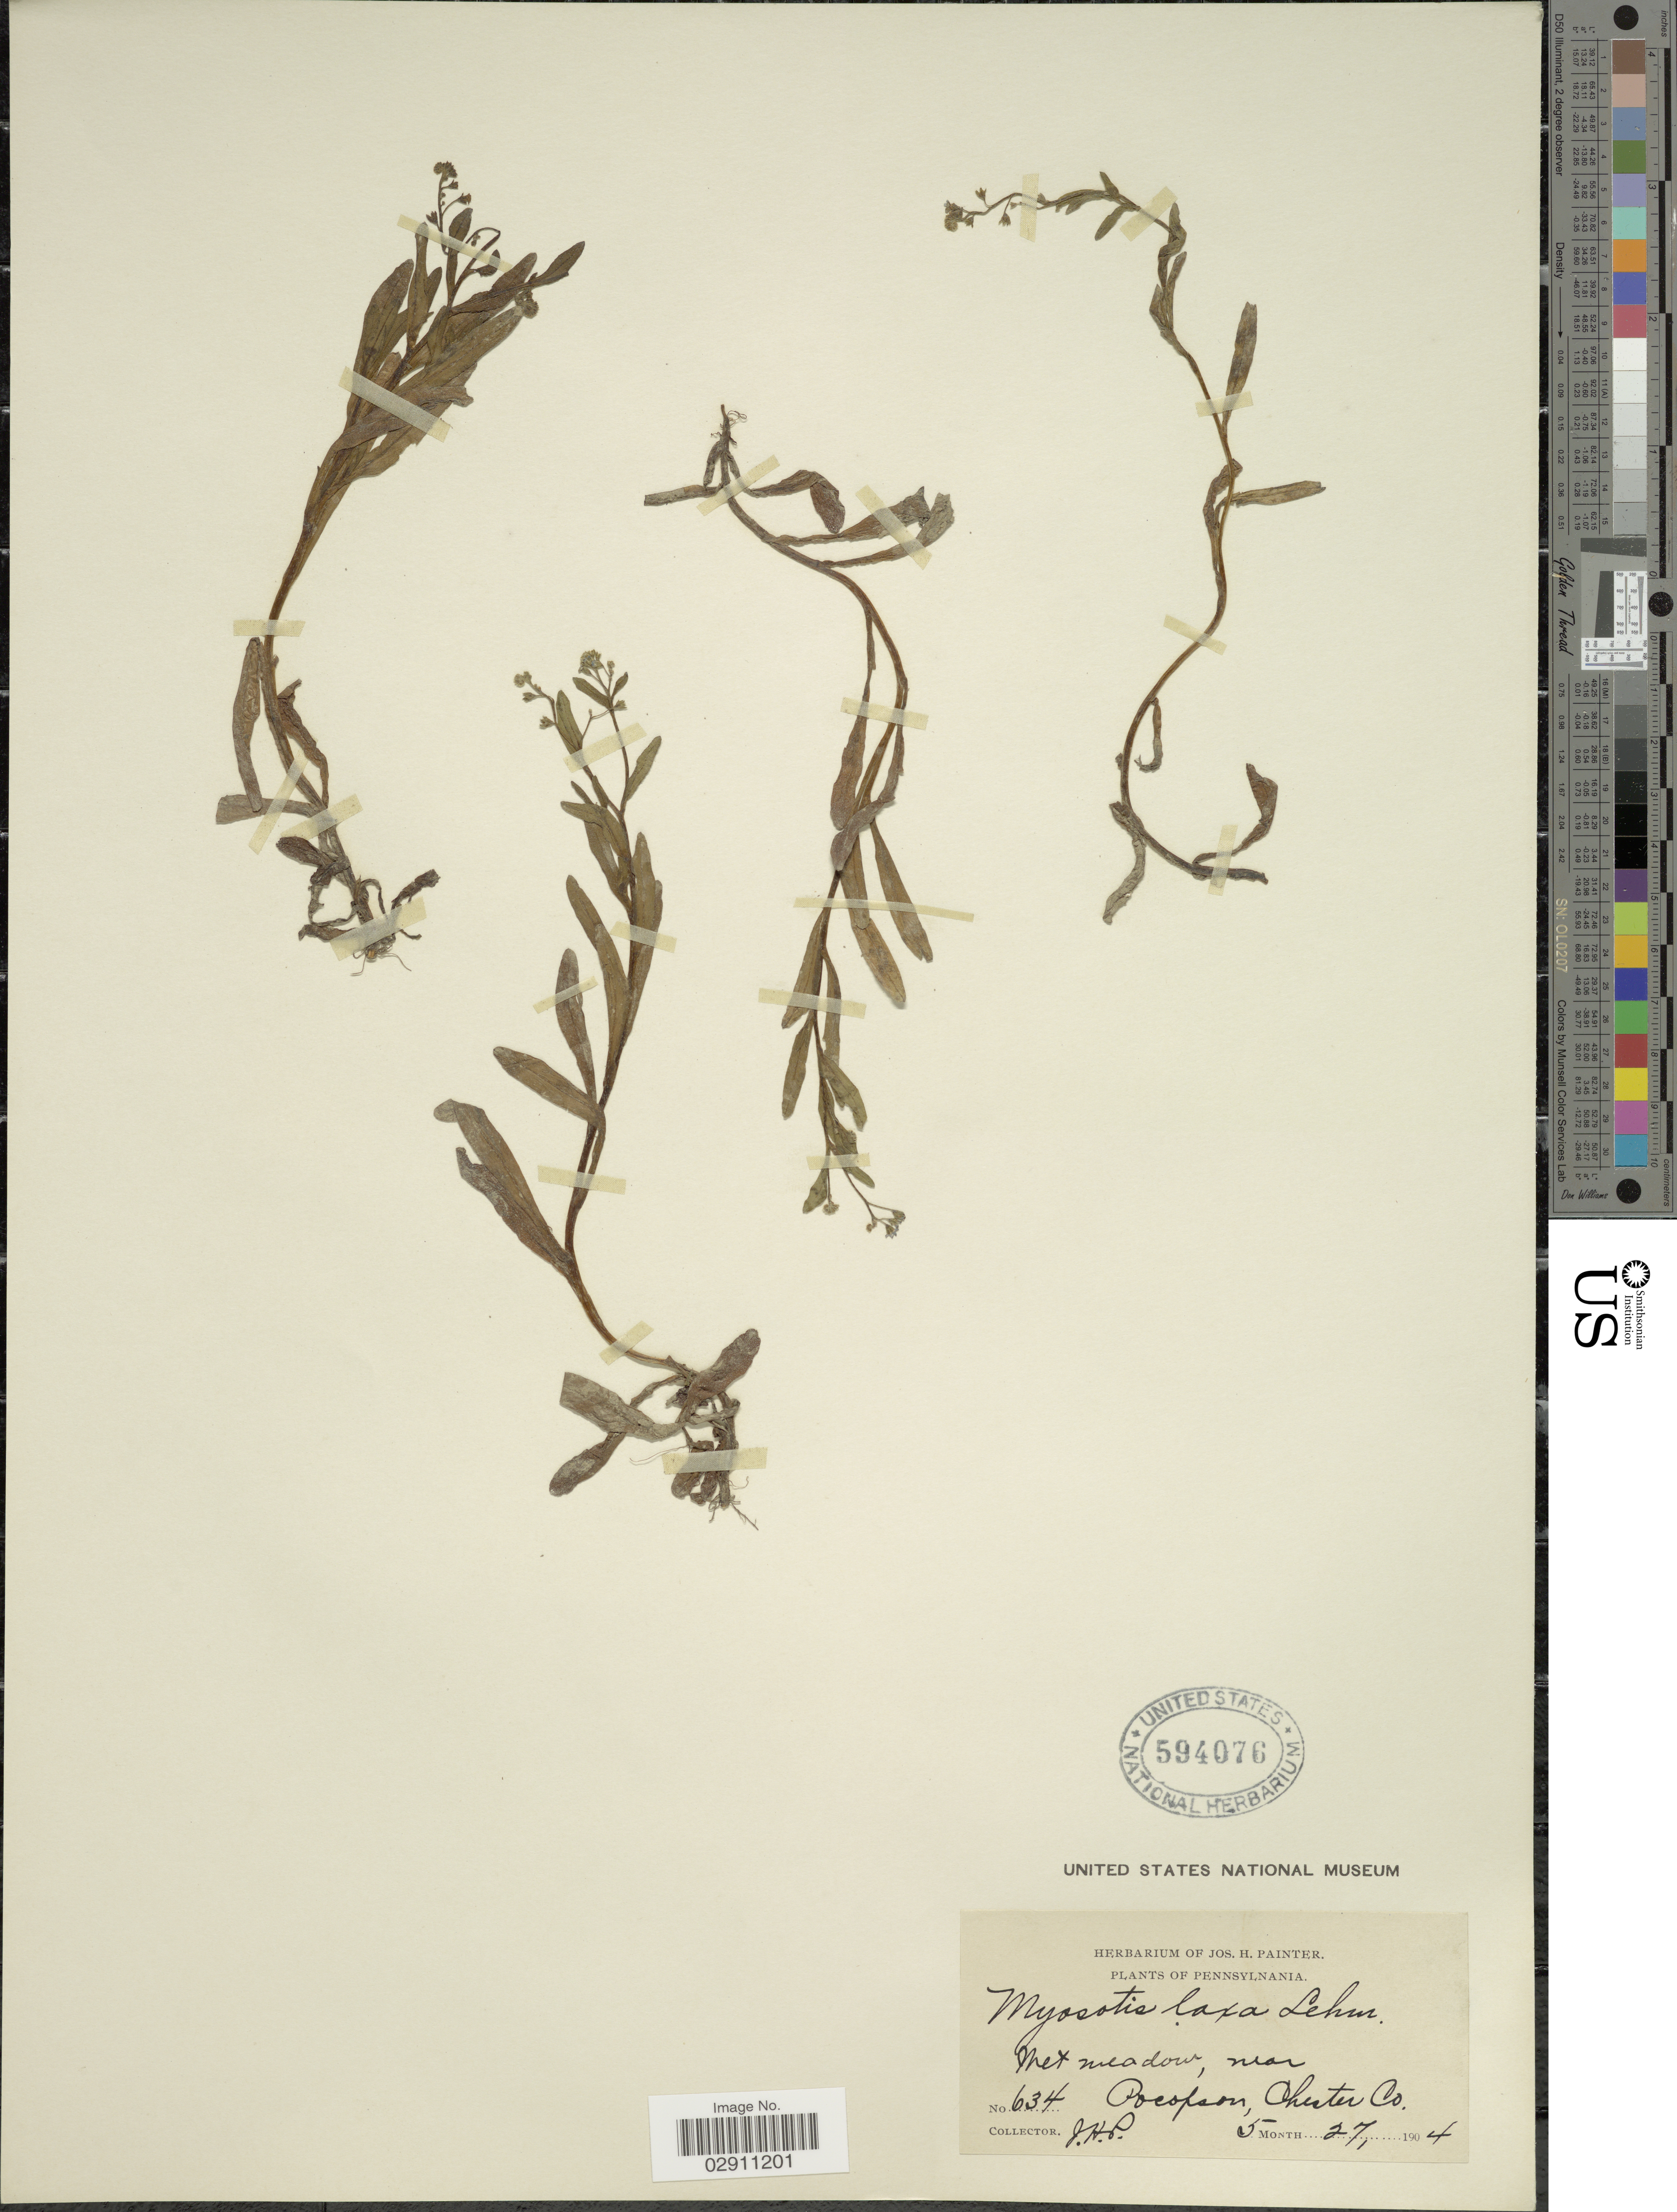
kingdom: Plantae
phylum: Tracheophyta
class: Magnoliopsida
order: Boraginales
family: Boraginaceae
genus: Myosotis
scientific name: Myosotis laxa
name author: F. Lehm.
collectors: J. H. Painter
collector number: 634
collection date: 1904-05-27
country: United States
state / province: Pennsylvania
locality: Wet meadow, near Poespson, Chuter Co.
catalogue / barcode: US 594076